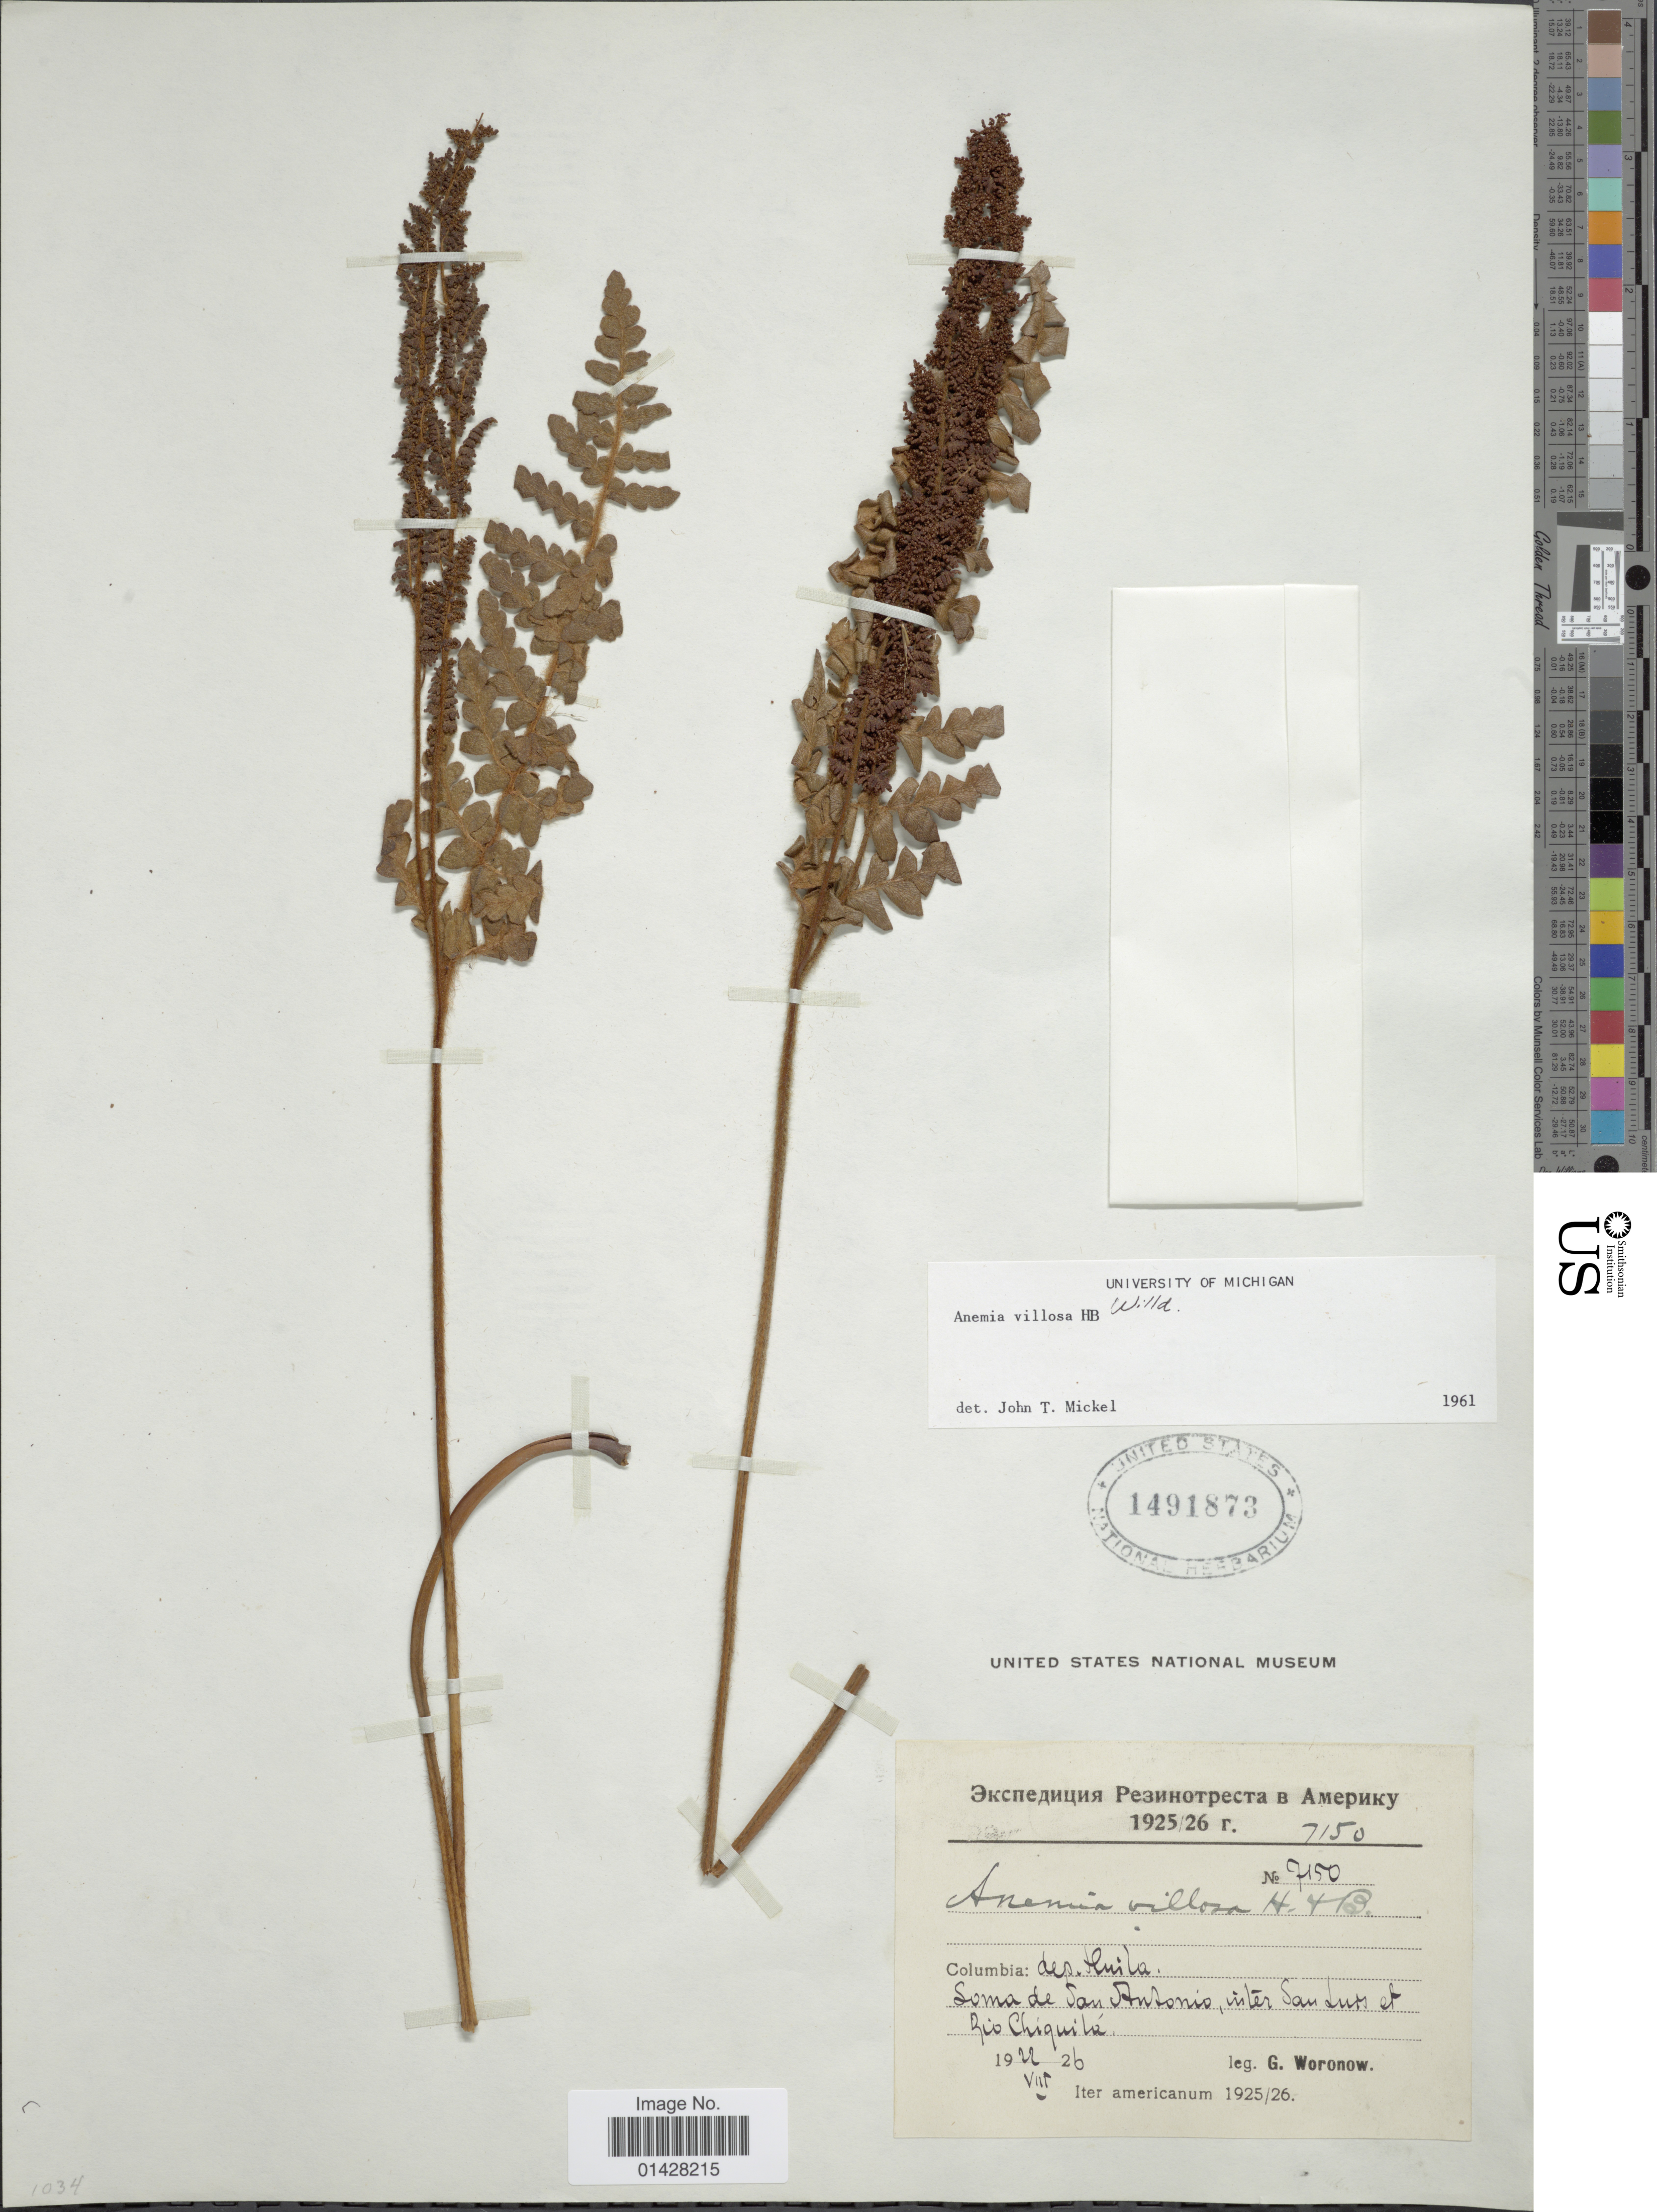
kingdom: Plantae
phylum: Tracheophyta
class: Polypodiopsida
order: Schizaeales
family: Anemiaceae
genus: Anemia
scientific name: Anemia villosa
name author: Humb. & Bonpl. ex Willd.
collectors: G. Woronow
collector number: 7150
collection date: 1922-08-26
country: Colombia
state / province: Huila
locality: Columbia: dep. Huila. Loma de San Antonio, inter San Luis et Rio Chiquitá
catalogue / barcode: US 1491873